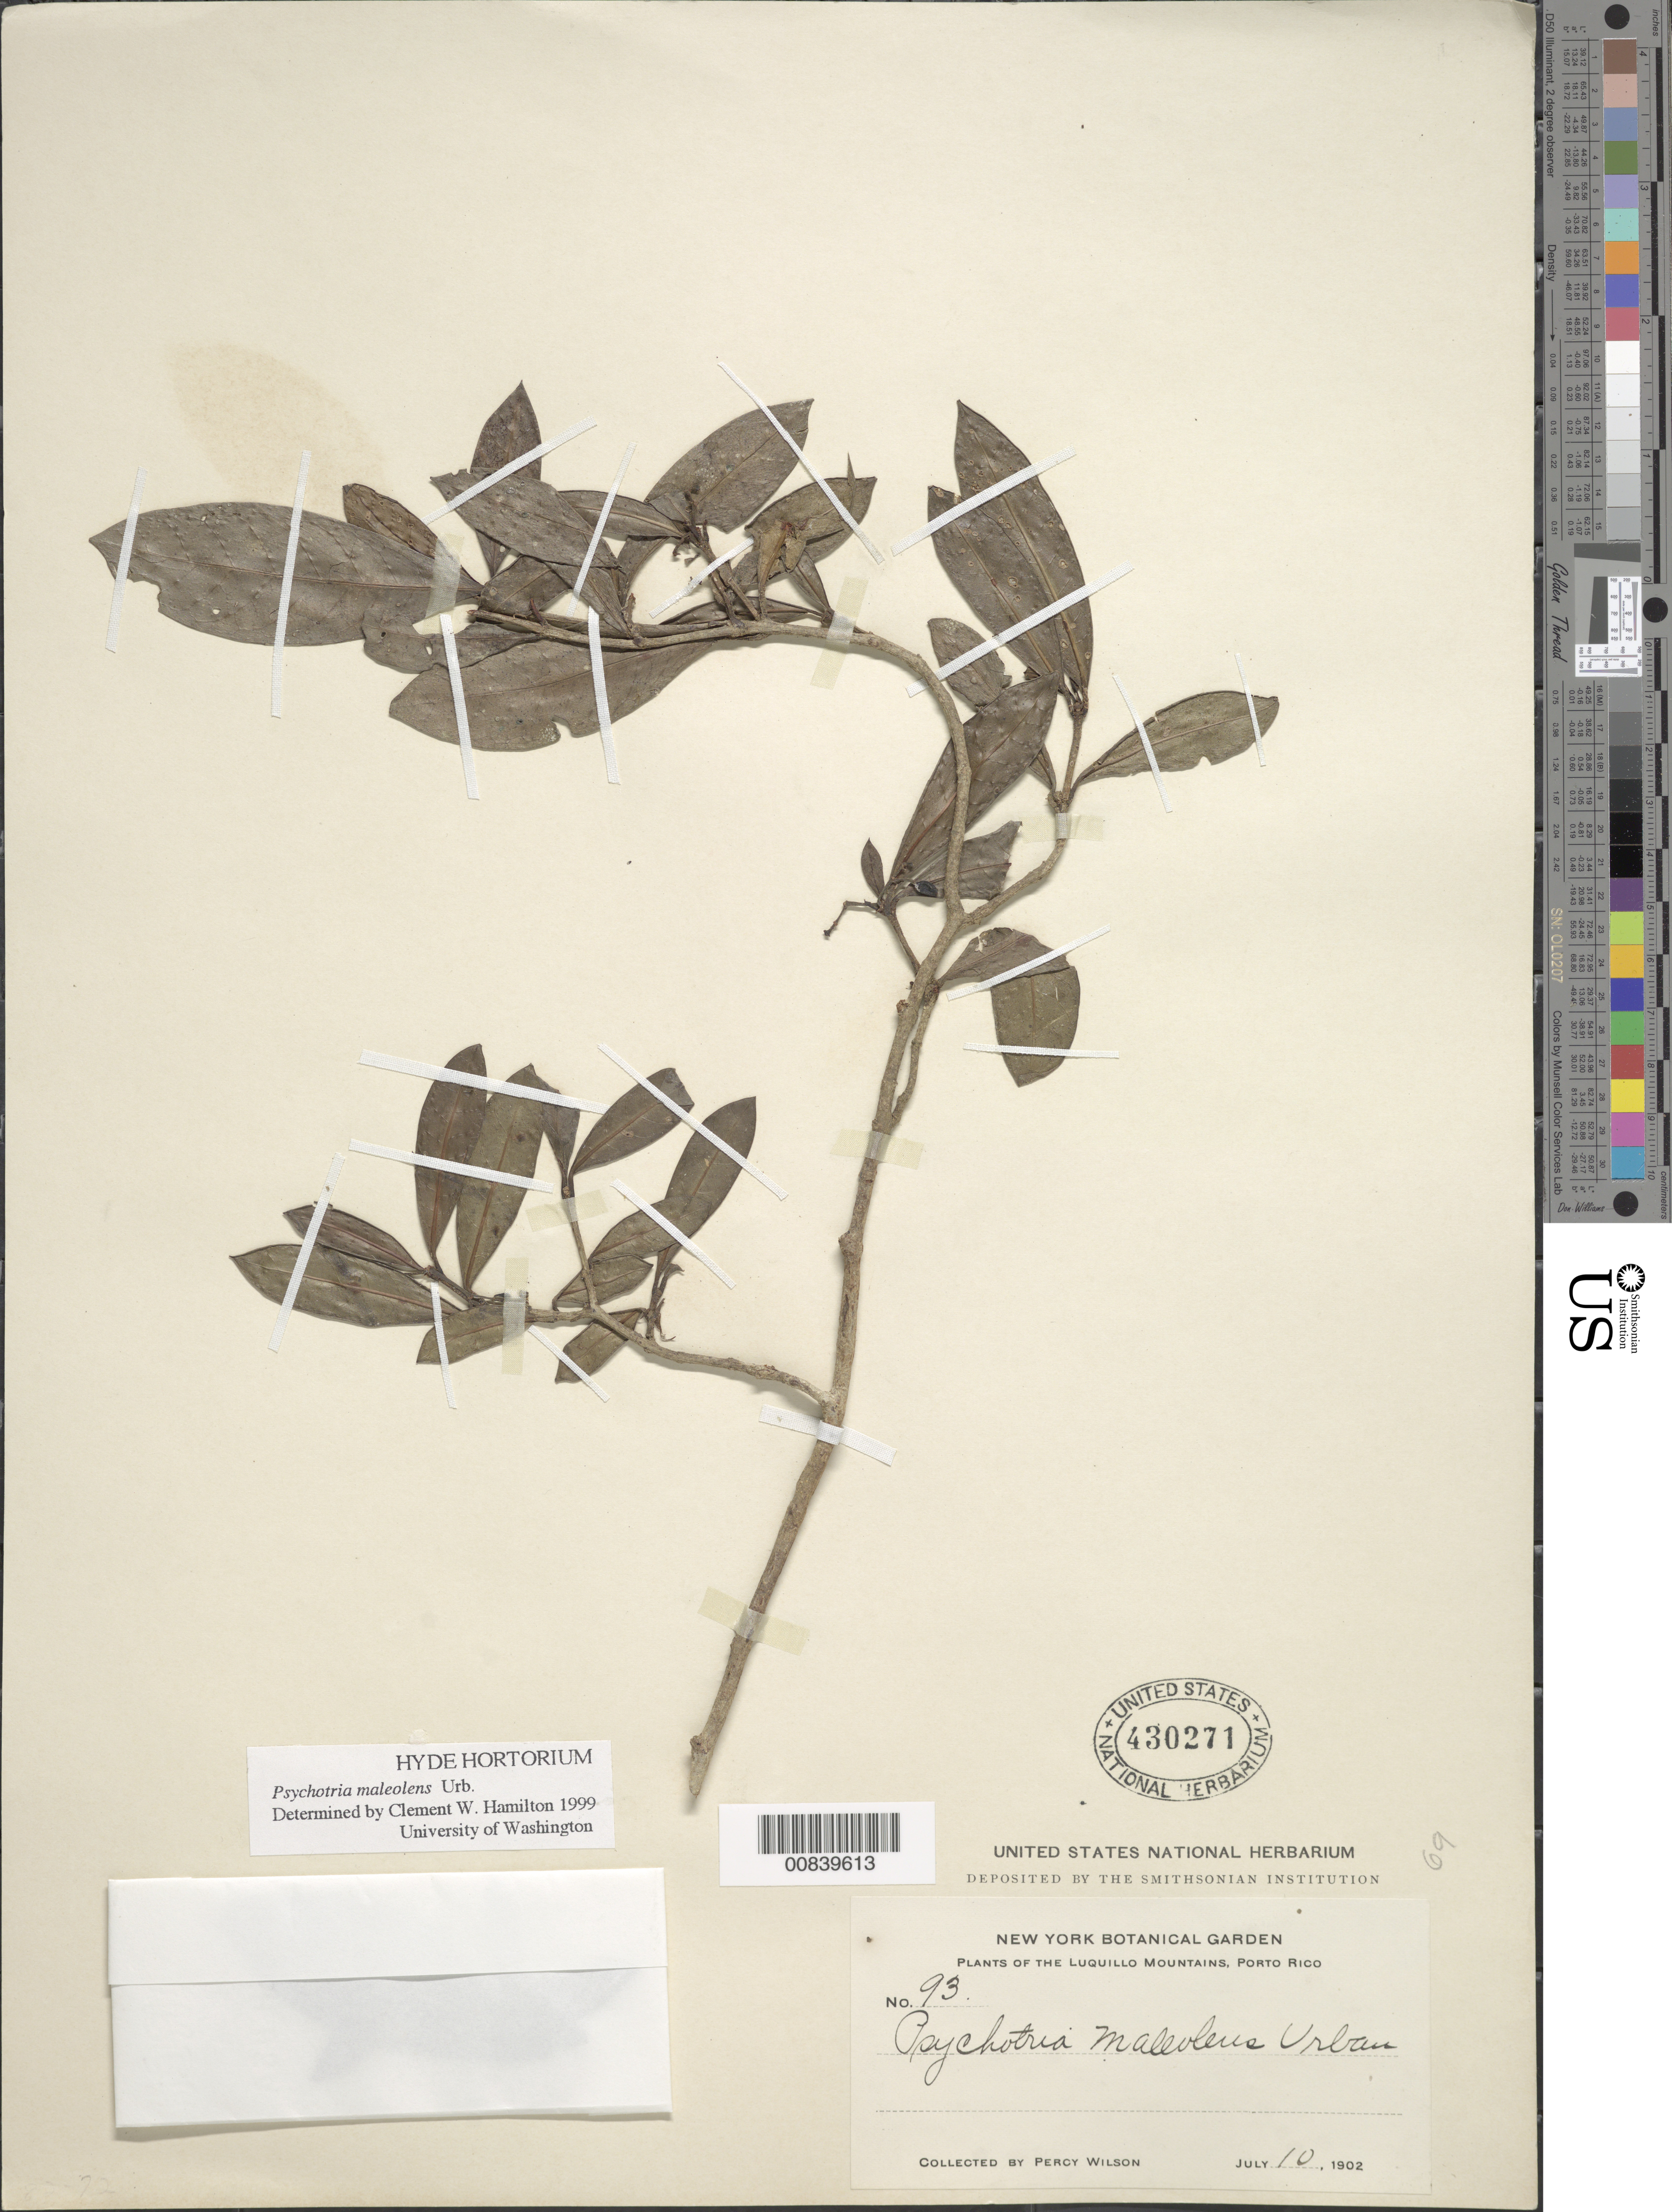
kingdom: Plantae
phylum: Tracheophyta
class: Magnoliopsida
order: Gentianales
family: Rubiaceae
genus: Psychotria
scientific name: Psychotria maleolens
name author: Urb.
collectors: P. Wilson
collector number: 93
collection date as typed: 10 Jul 1902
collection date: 1902-07-10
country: Puerto Rico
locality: Luquillo Mountains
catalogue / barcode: US 430271